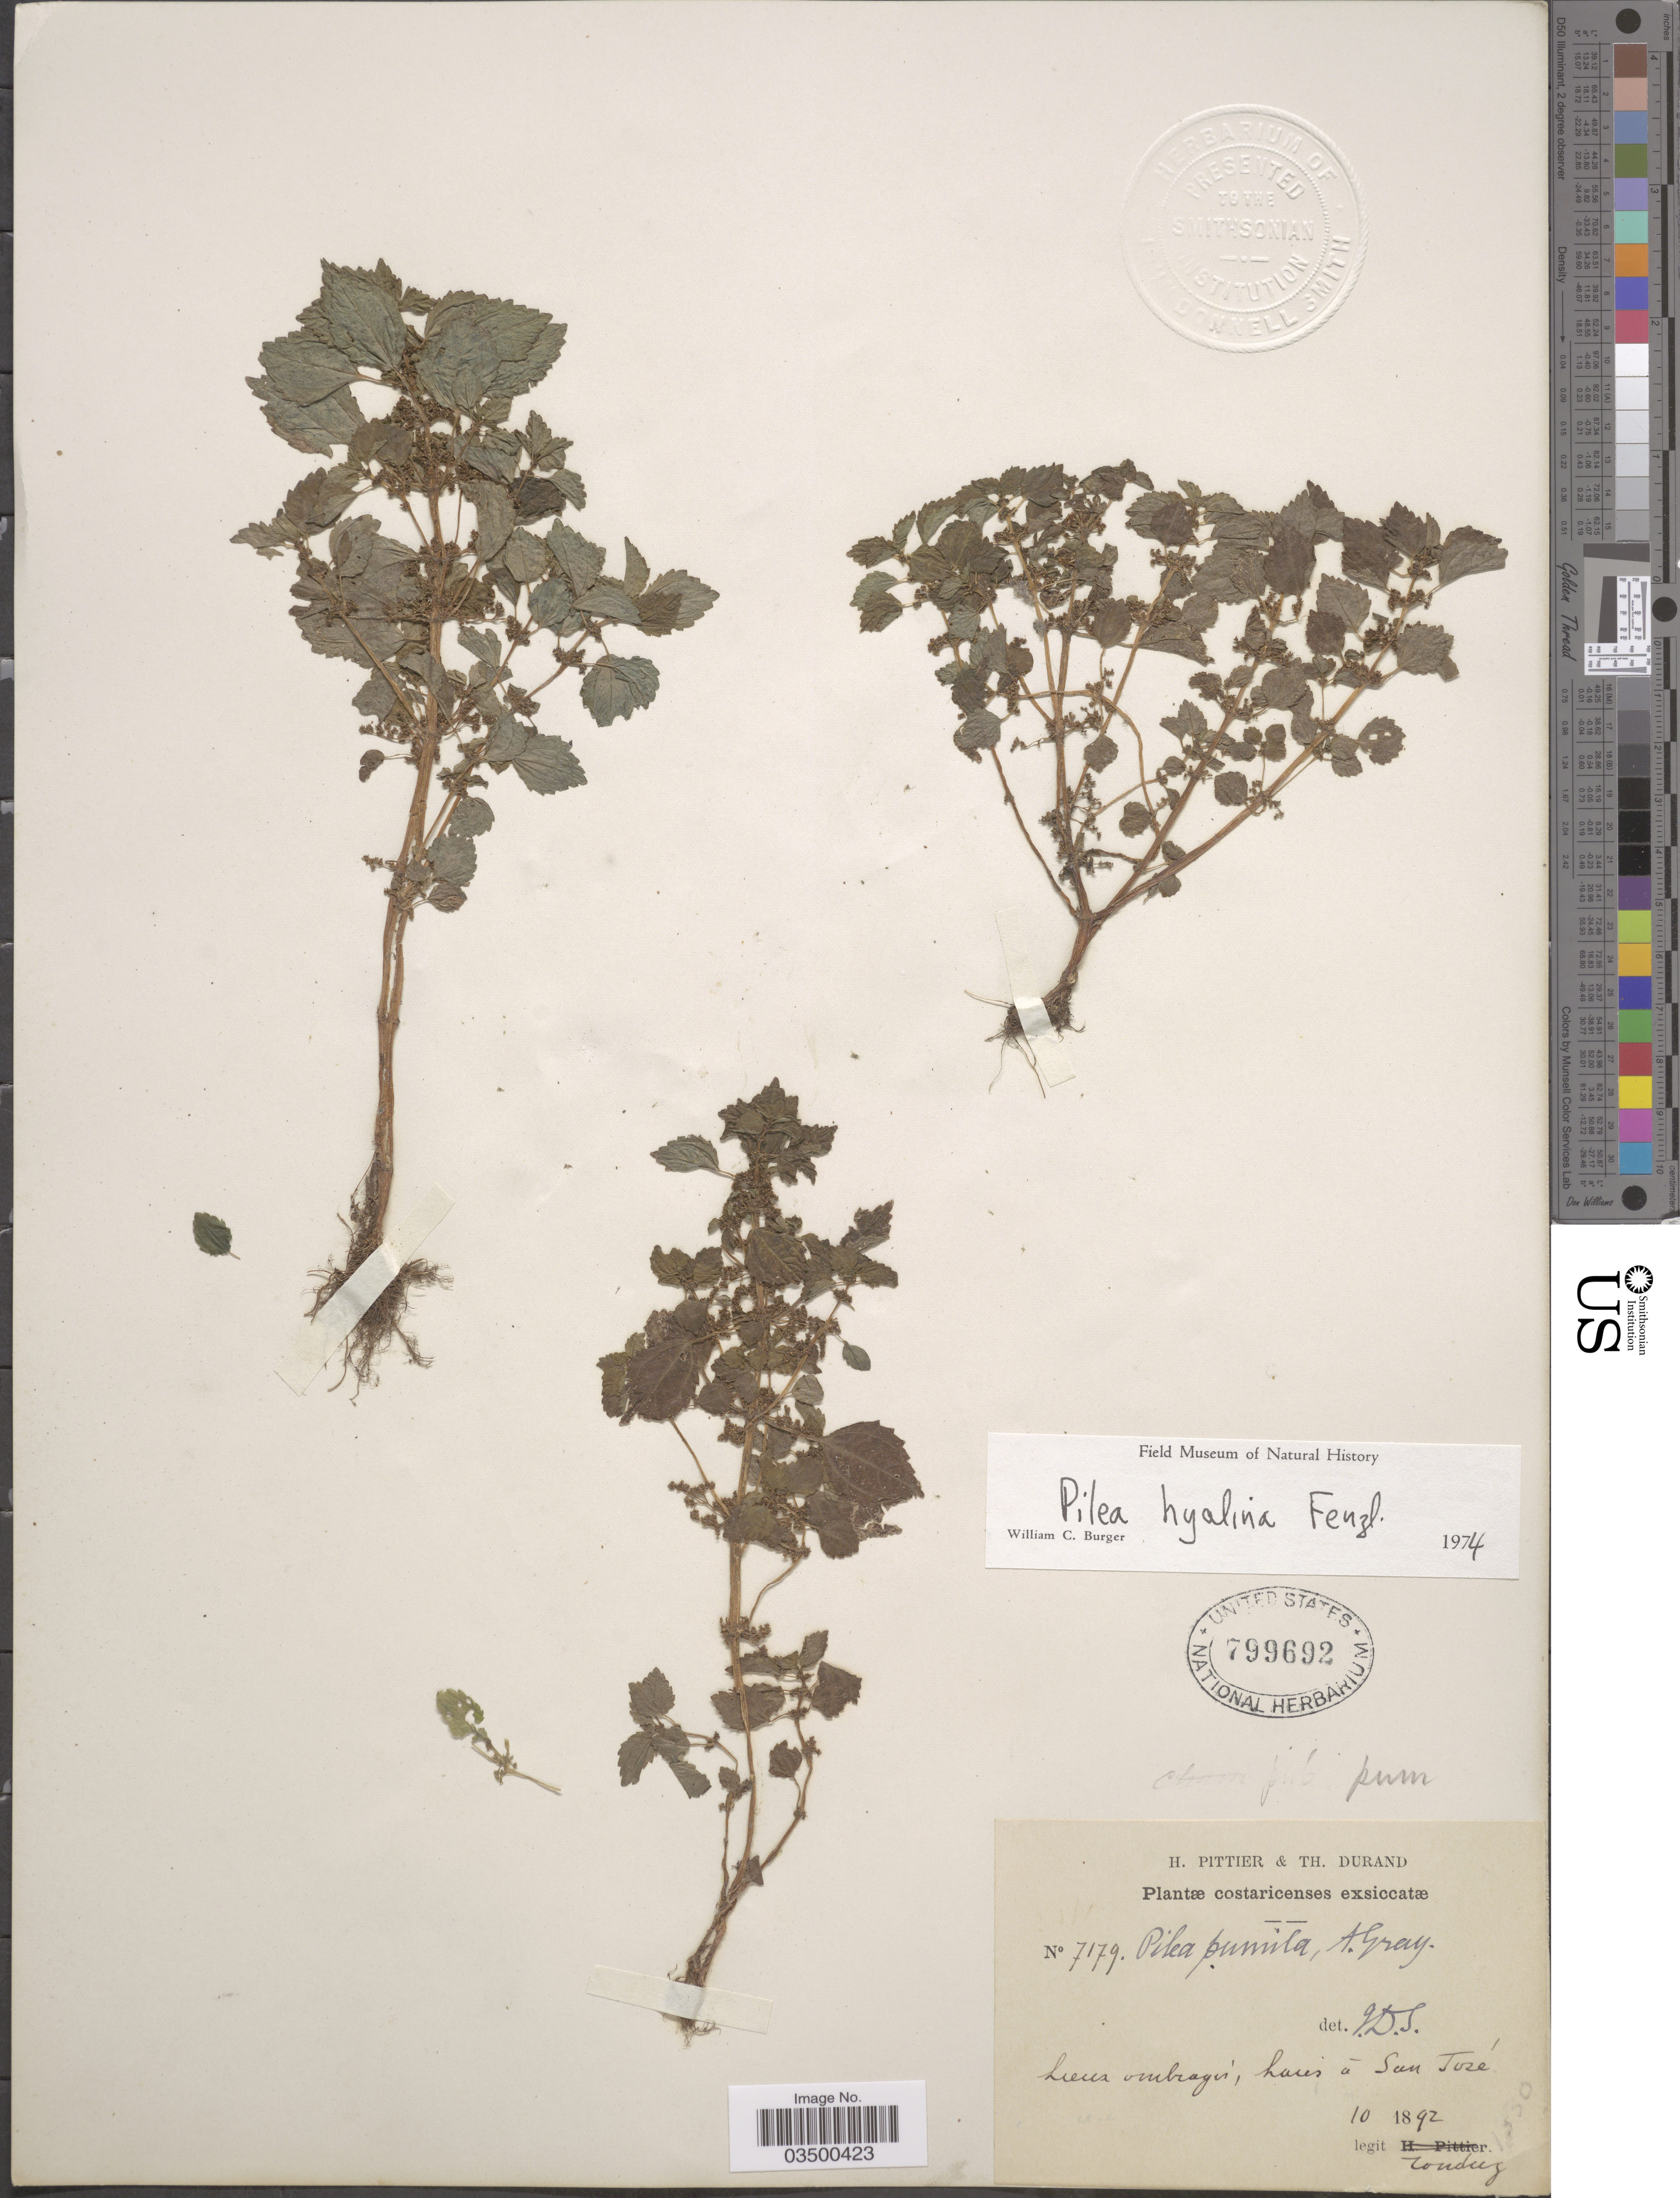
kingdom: Plantae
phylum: Tracheophyta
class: Magnoliopsida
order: Rosales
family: Urticaceae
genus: Pilea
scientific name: Pilea hyalina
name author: Fenzl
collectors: Tonduz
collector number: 7179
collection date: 1892-10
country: Costa Rica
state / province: San José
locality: Lieux ombrages; haies à San José.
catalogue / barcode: US 799692